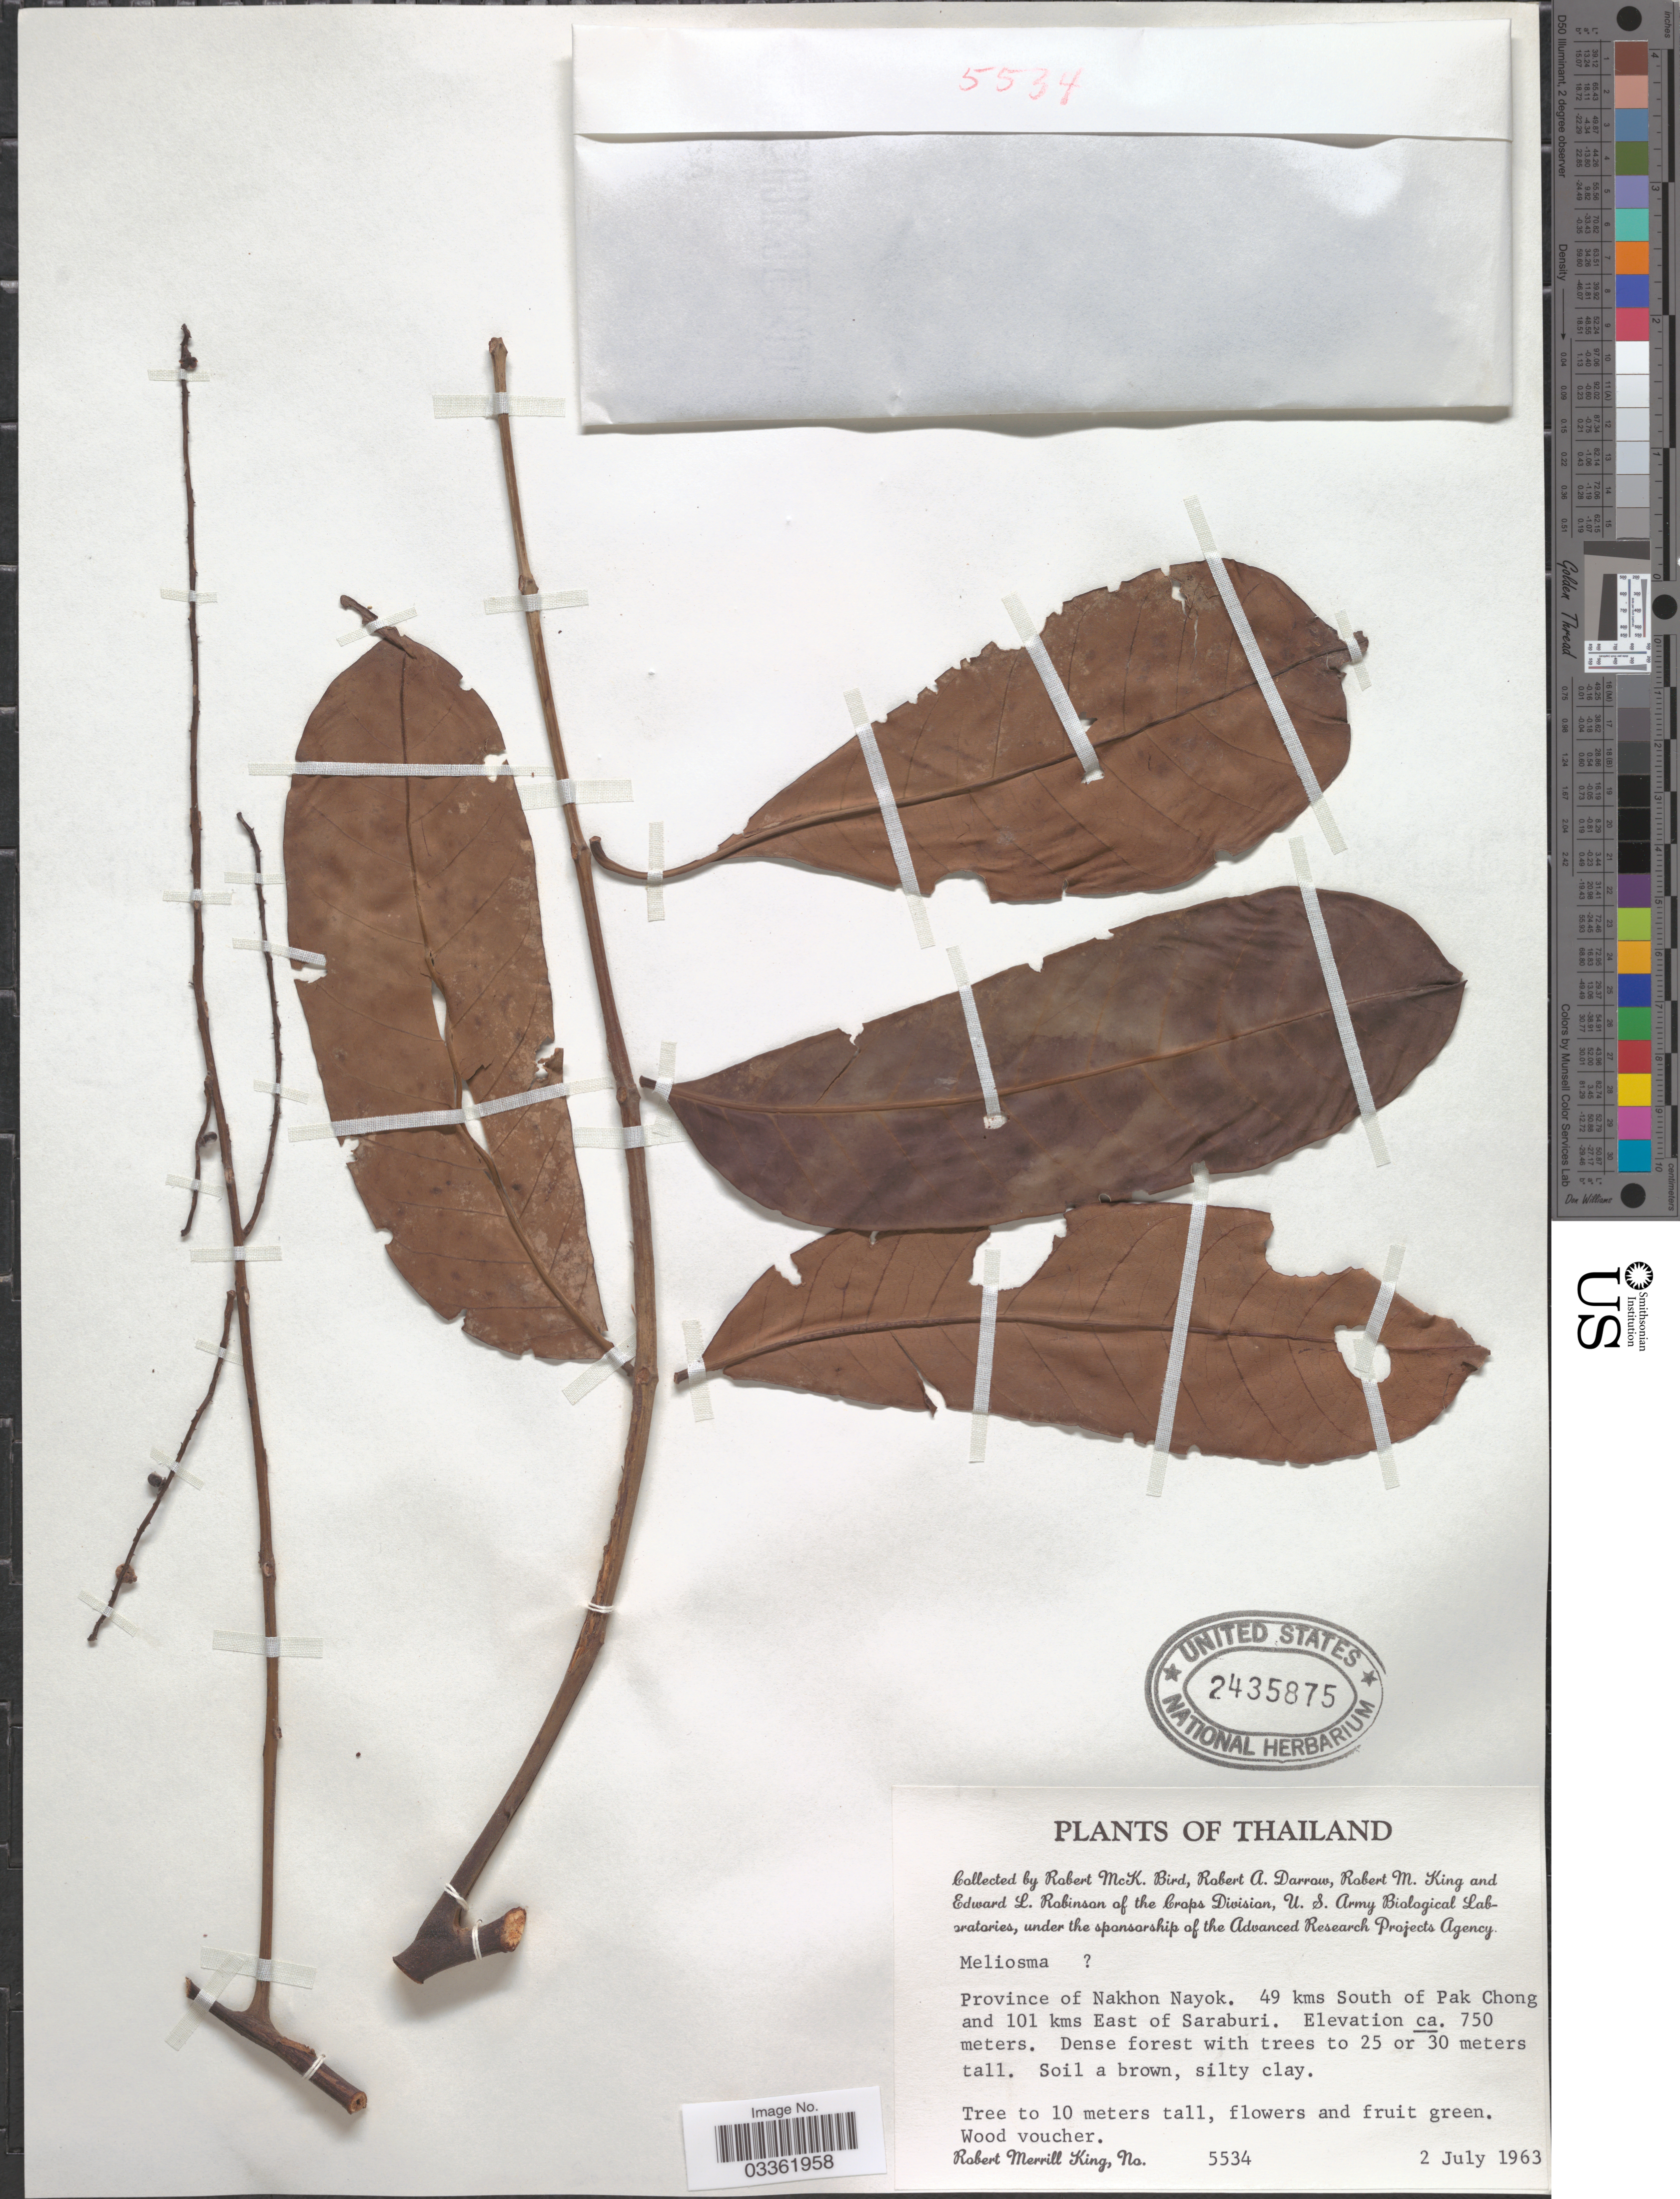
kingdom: Plantae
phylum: Tracheophyta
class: Magnoliopsida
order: Proteales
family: Sabiaceae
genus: Meliosma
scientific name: Meliosma sp.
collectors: R. M. King, R. M. Bird & R. A. Darrow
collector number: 5534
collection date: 1963-07-02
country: Thailand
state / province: Nakhon Nayok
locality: Province of Nakhon Nayok. 49 kms South of Pak Chong and 101 kms East of Saraburi.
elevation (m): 750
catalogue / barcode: US 2435875